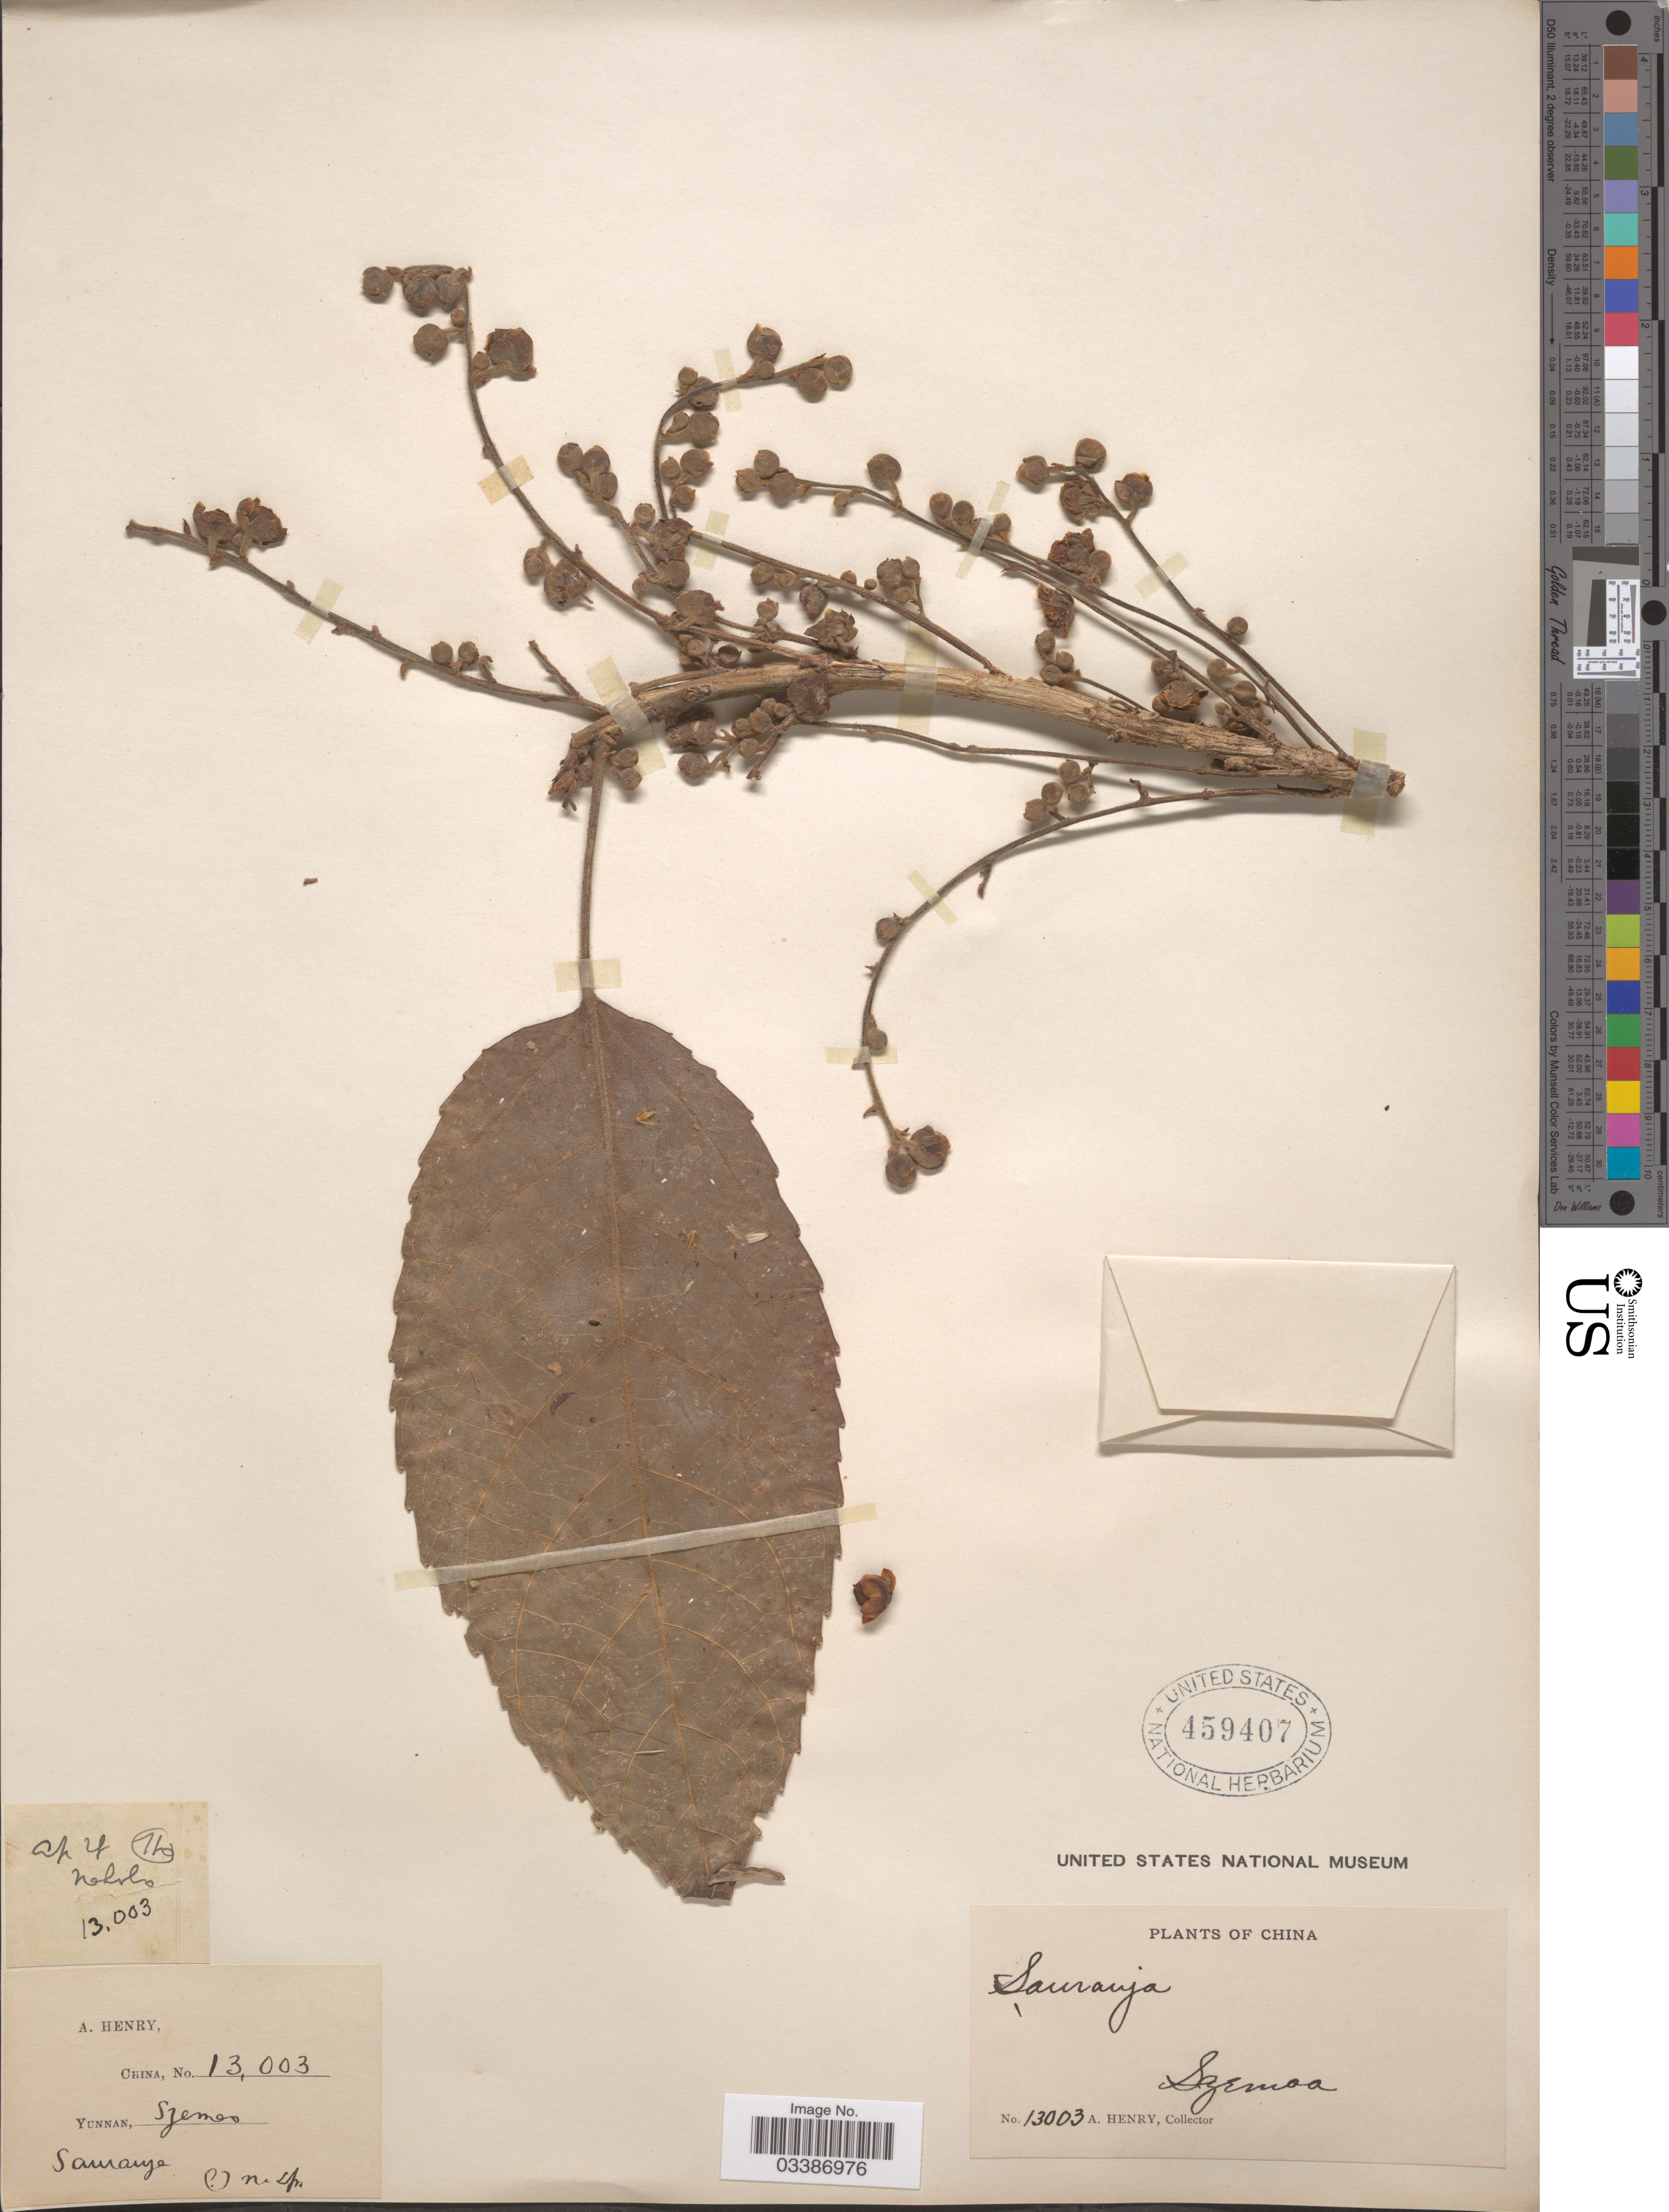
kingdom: Plantae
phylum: Tracheophyta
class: Magnoliopsida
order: Ericales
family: Actinidiaceae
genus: Saurauia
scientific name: Saurauia sp.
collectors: A. Henry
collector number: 13003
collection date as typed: Transcribed d/m/y: /4/21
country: China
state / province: Yunnan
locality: Szemoa.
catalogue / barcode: US 469407